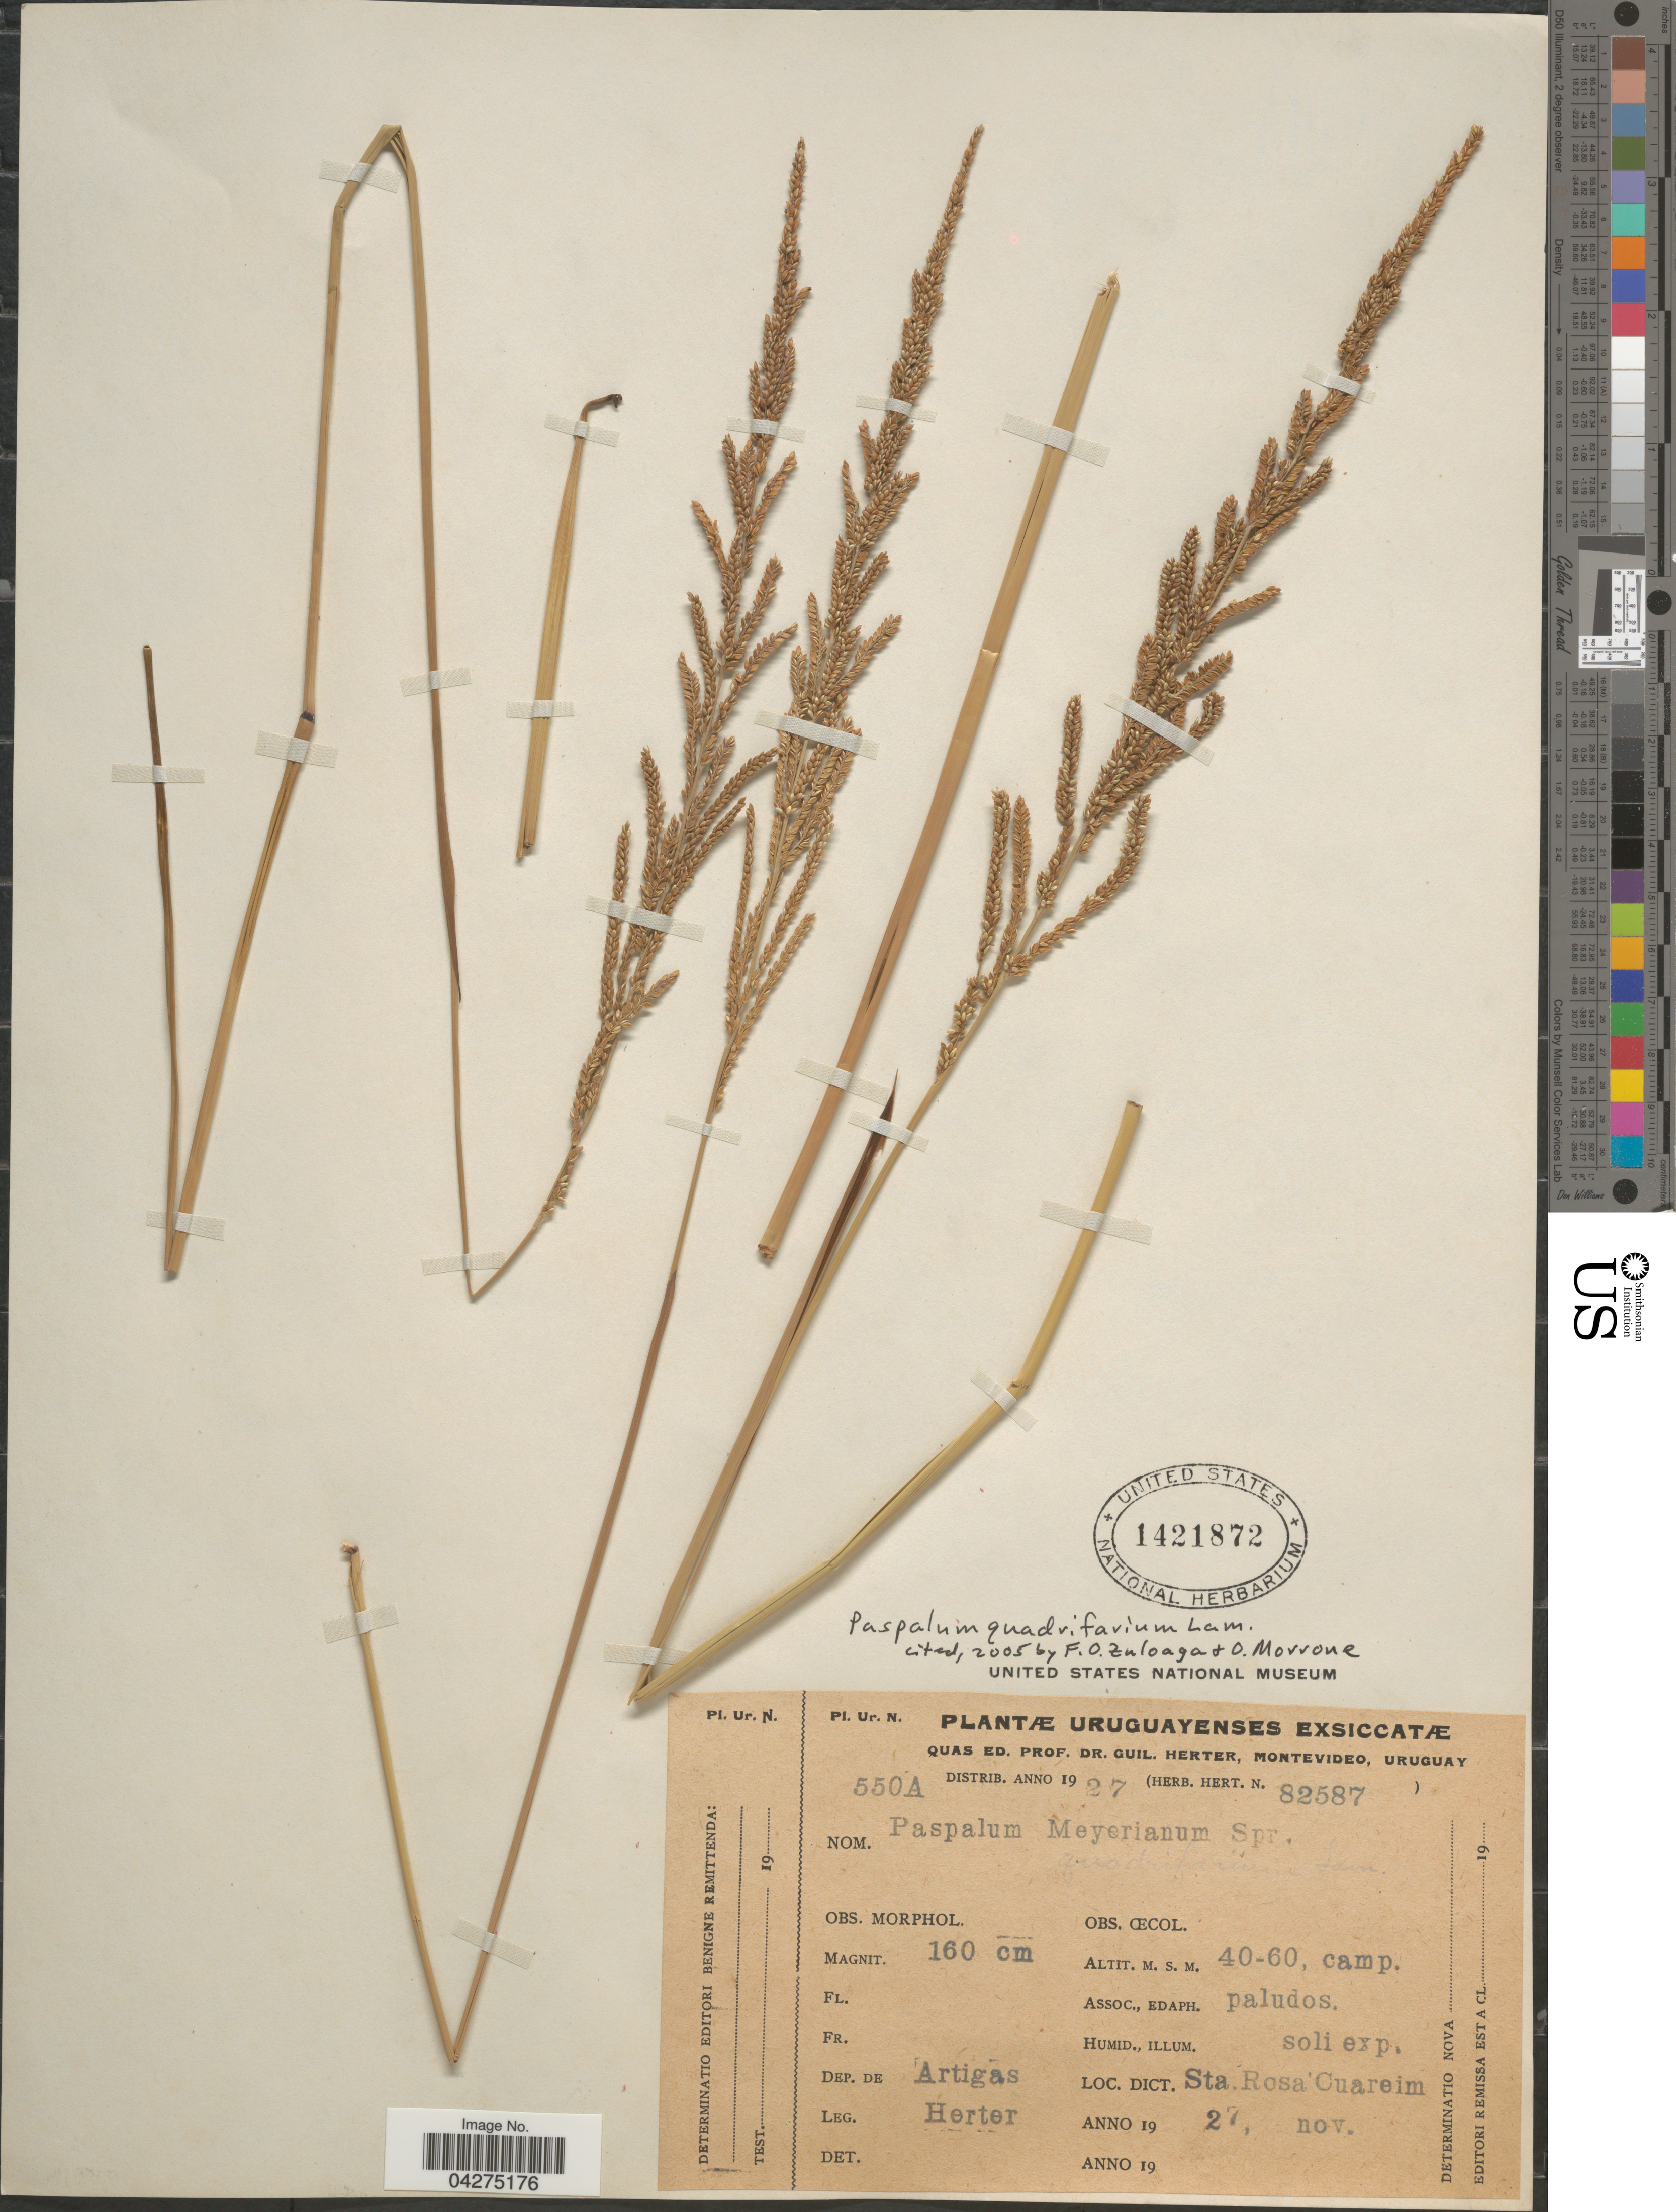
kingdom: Plantae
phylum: Tracheophyta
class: Liliopsida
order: Poales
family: Poaceae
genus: Paspalum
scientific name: Paspalum quadrifarium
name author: Lam.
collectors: G. Herter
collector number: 550A/82587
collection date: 1927-11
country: Uruguay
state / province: Artigas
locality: Dep. de Artigas. Sta Rosa Cuareim.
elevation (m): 40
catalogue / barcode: US 1421872